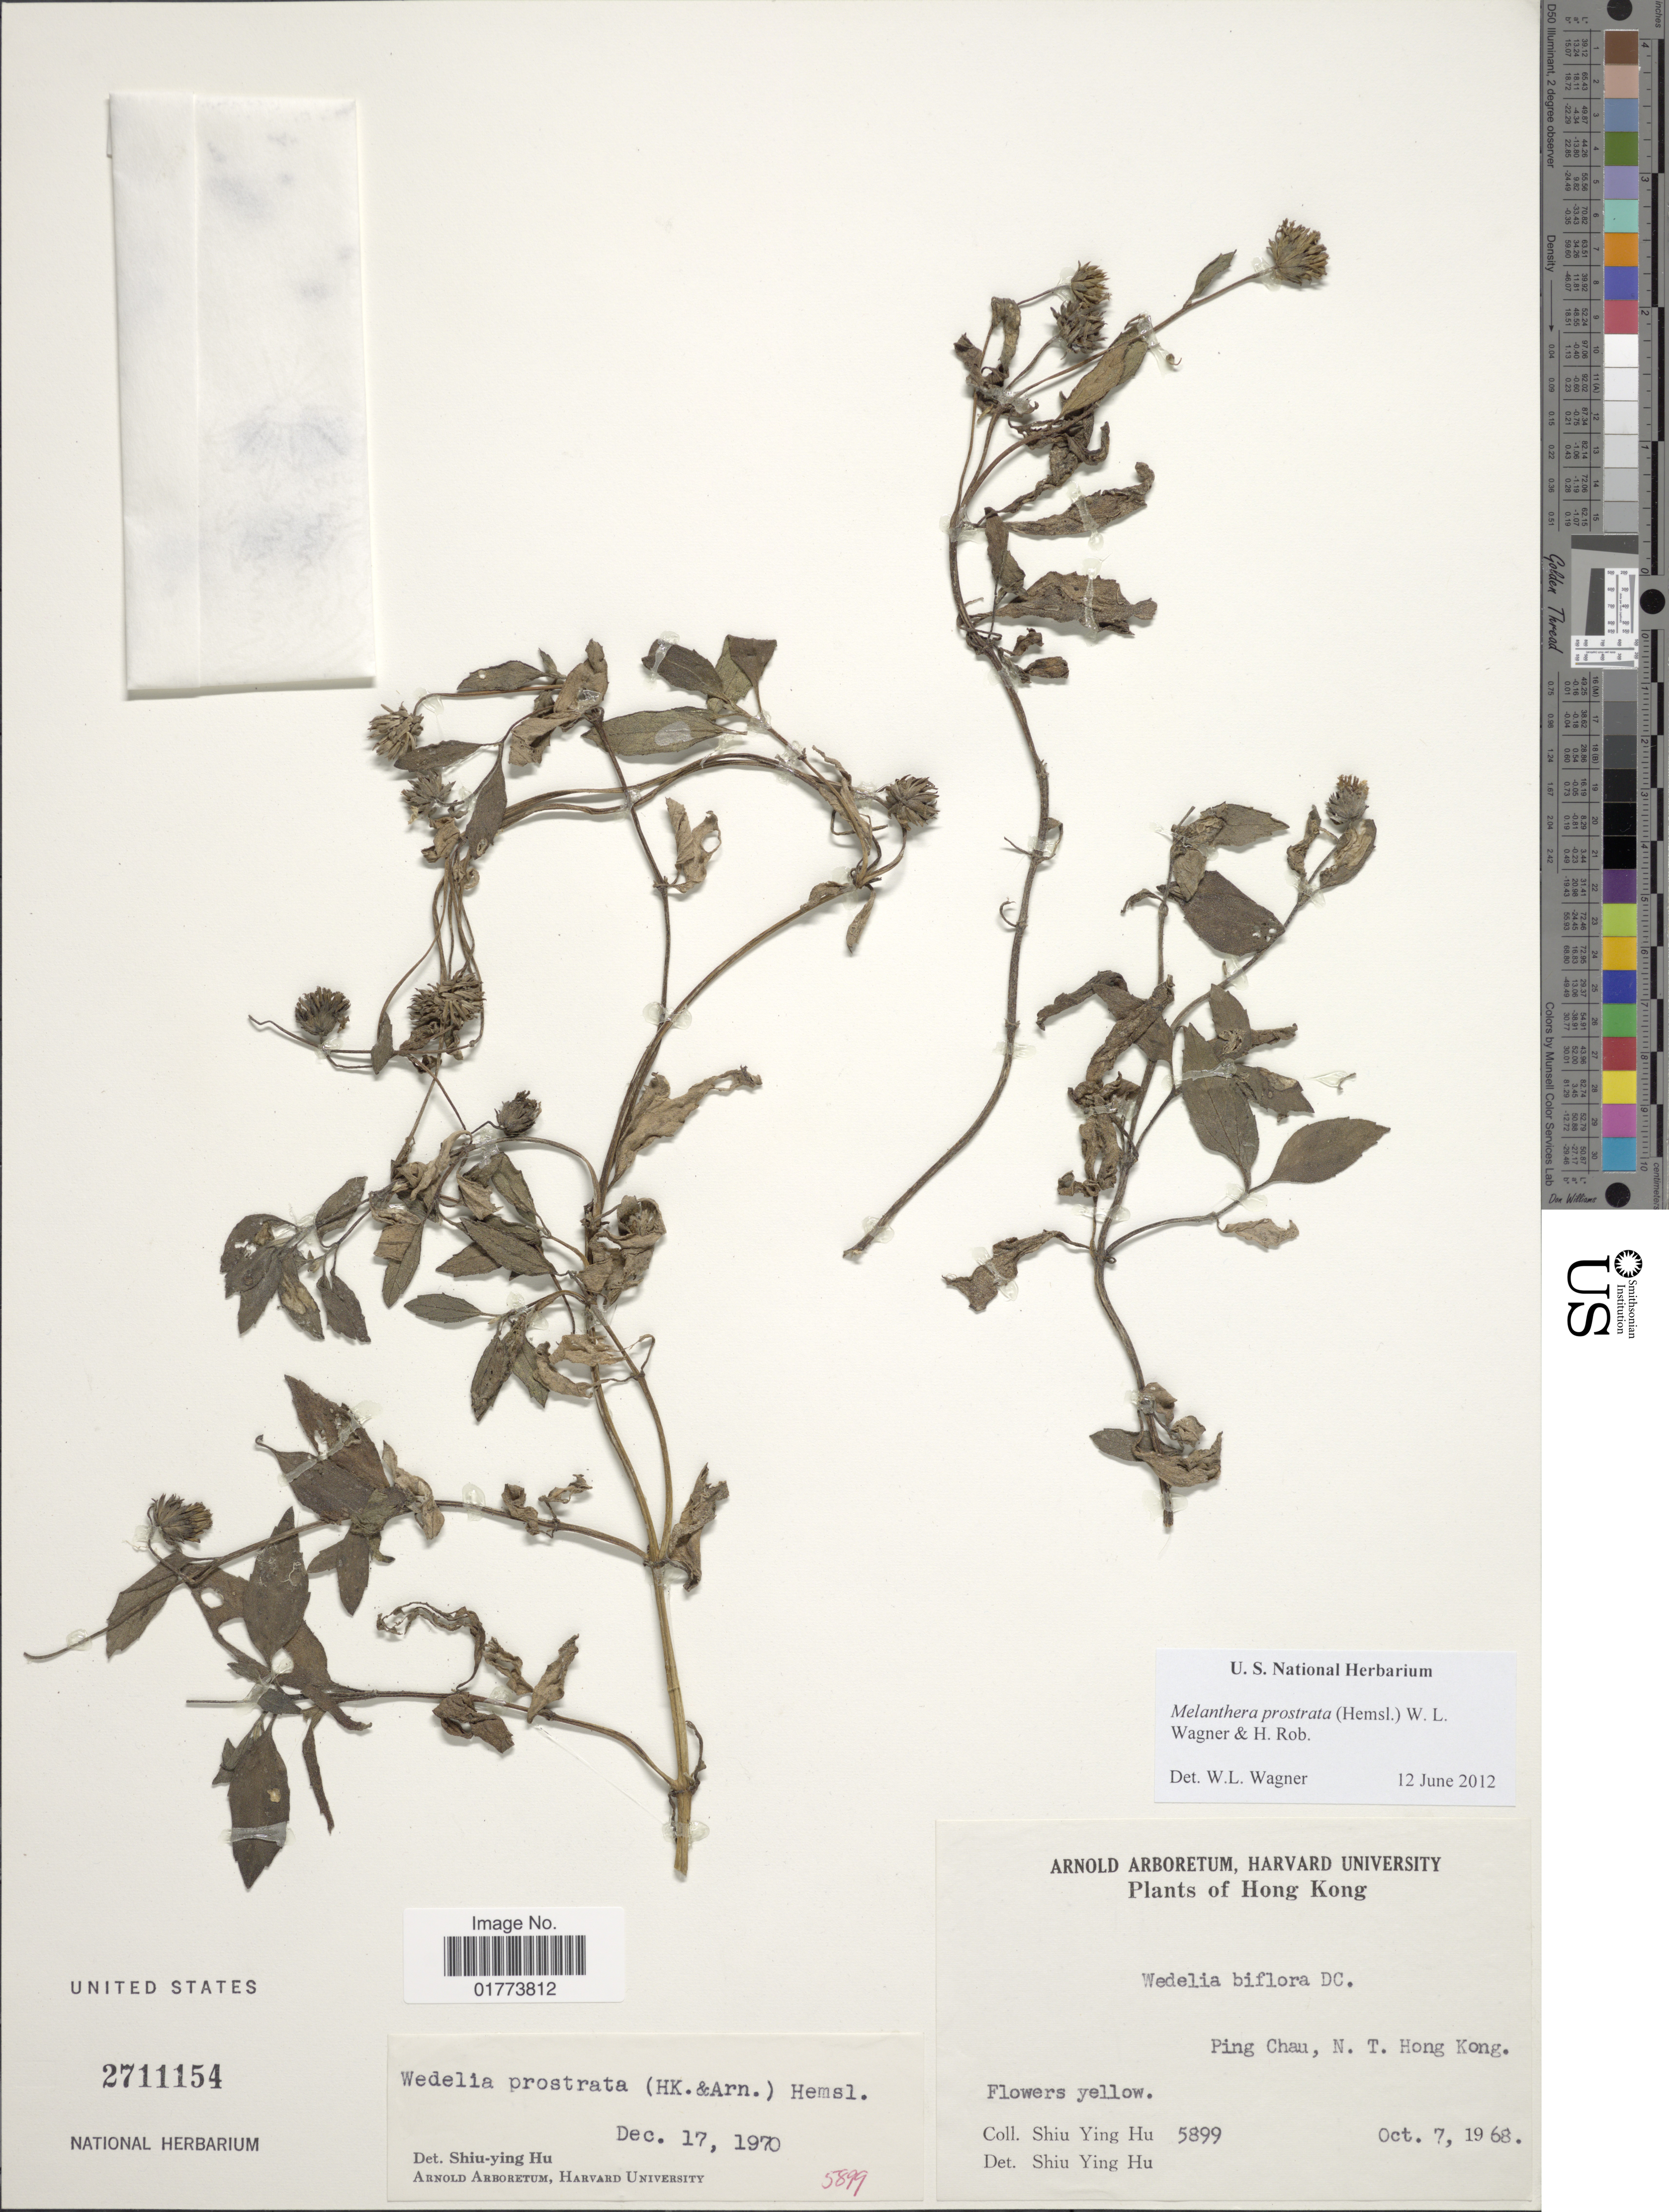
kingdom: Plantae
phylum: Tracheophyta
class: Magnoliopsida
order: Asterales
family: Asteraceae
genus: Melanthera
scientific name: Melanthera prostrata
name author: (Hemsl.) W.L. Wagner & H. Rob.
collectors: S. Y. Hu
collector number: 5899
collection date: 1968-10-07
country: China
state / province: Hong Kong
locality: Hong Kong. Ping Chau, N. T. Hong Kong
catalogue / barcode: US 2711154